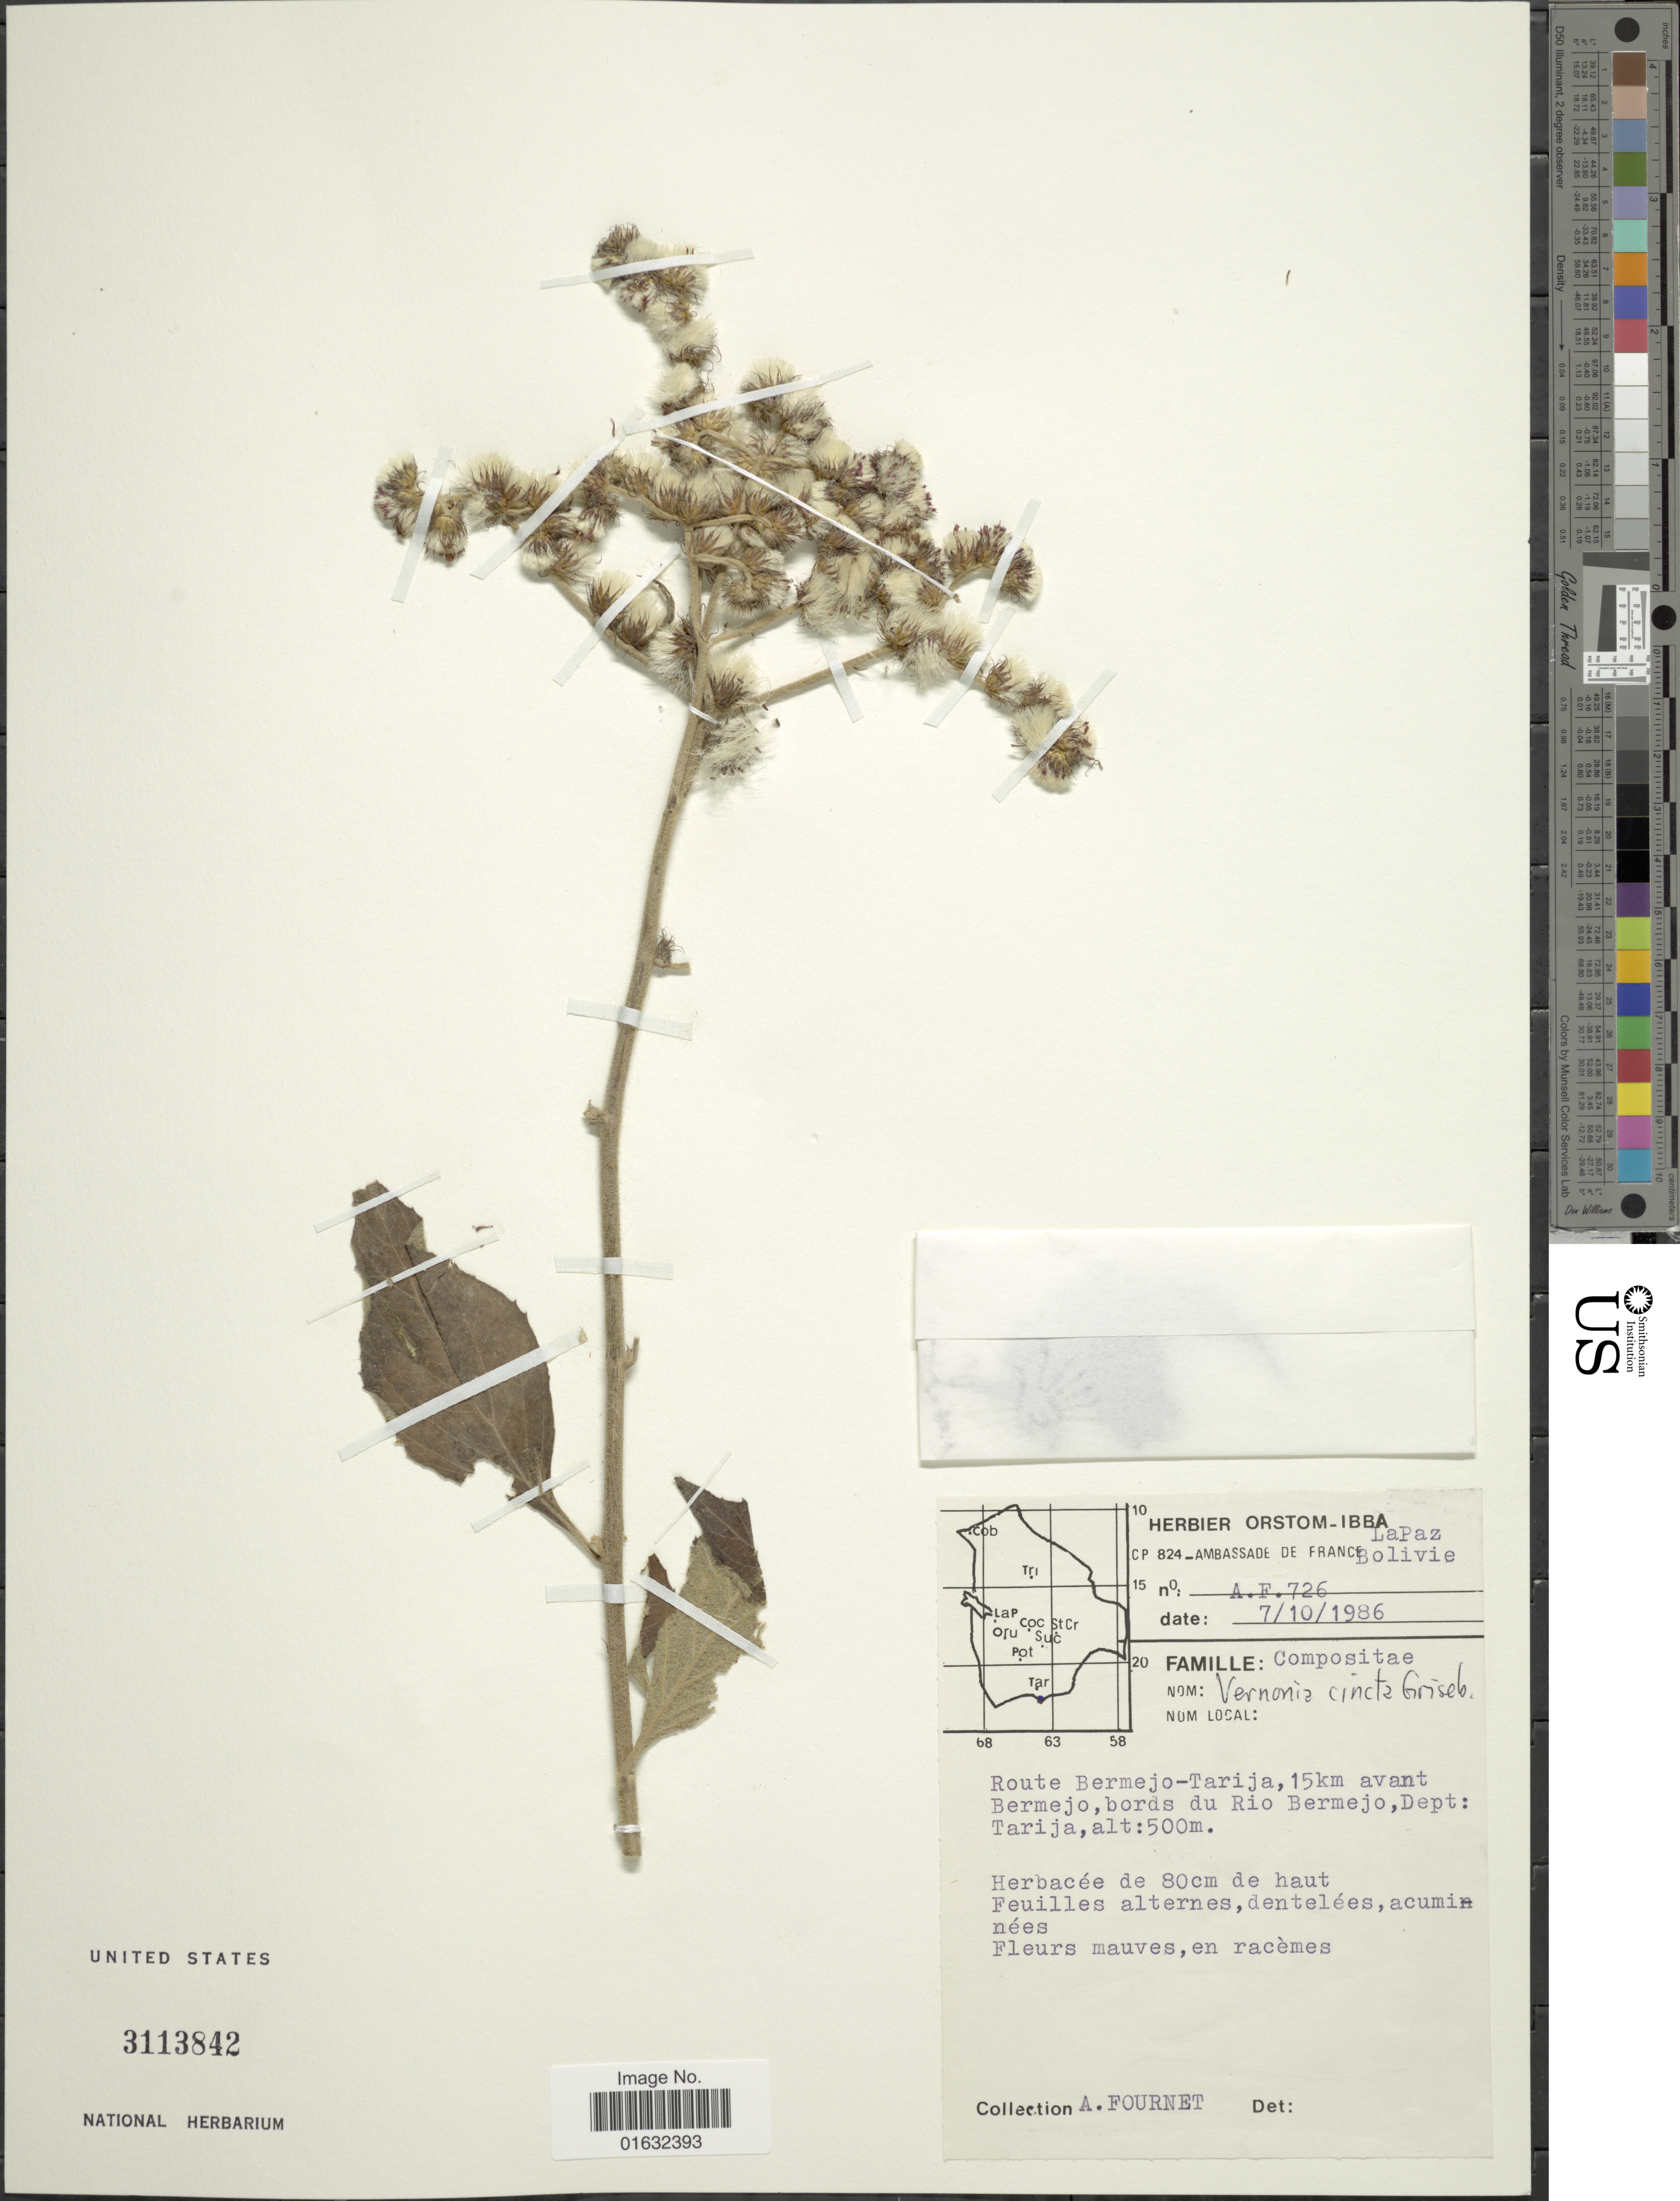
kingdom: Plantae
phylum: Tracheophyta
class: Magnoliopsida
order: Asterales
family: Asteraceae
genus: Cyrtocymura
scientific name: Cyrtocymura cincta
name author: (Griseb.) H. Rob.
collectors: A. Fournet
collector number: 726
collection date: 1986-10-07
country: Bolivia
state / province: La Paz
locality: Route Bermejo-Tarija, 15km avant Bermejo, bords du Rio Bermejo, Dept: Tarija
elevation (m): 500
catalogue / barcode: US 3113842